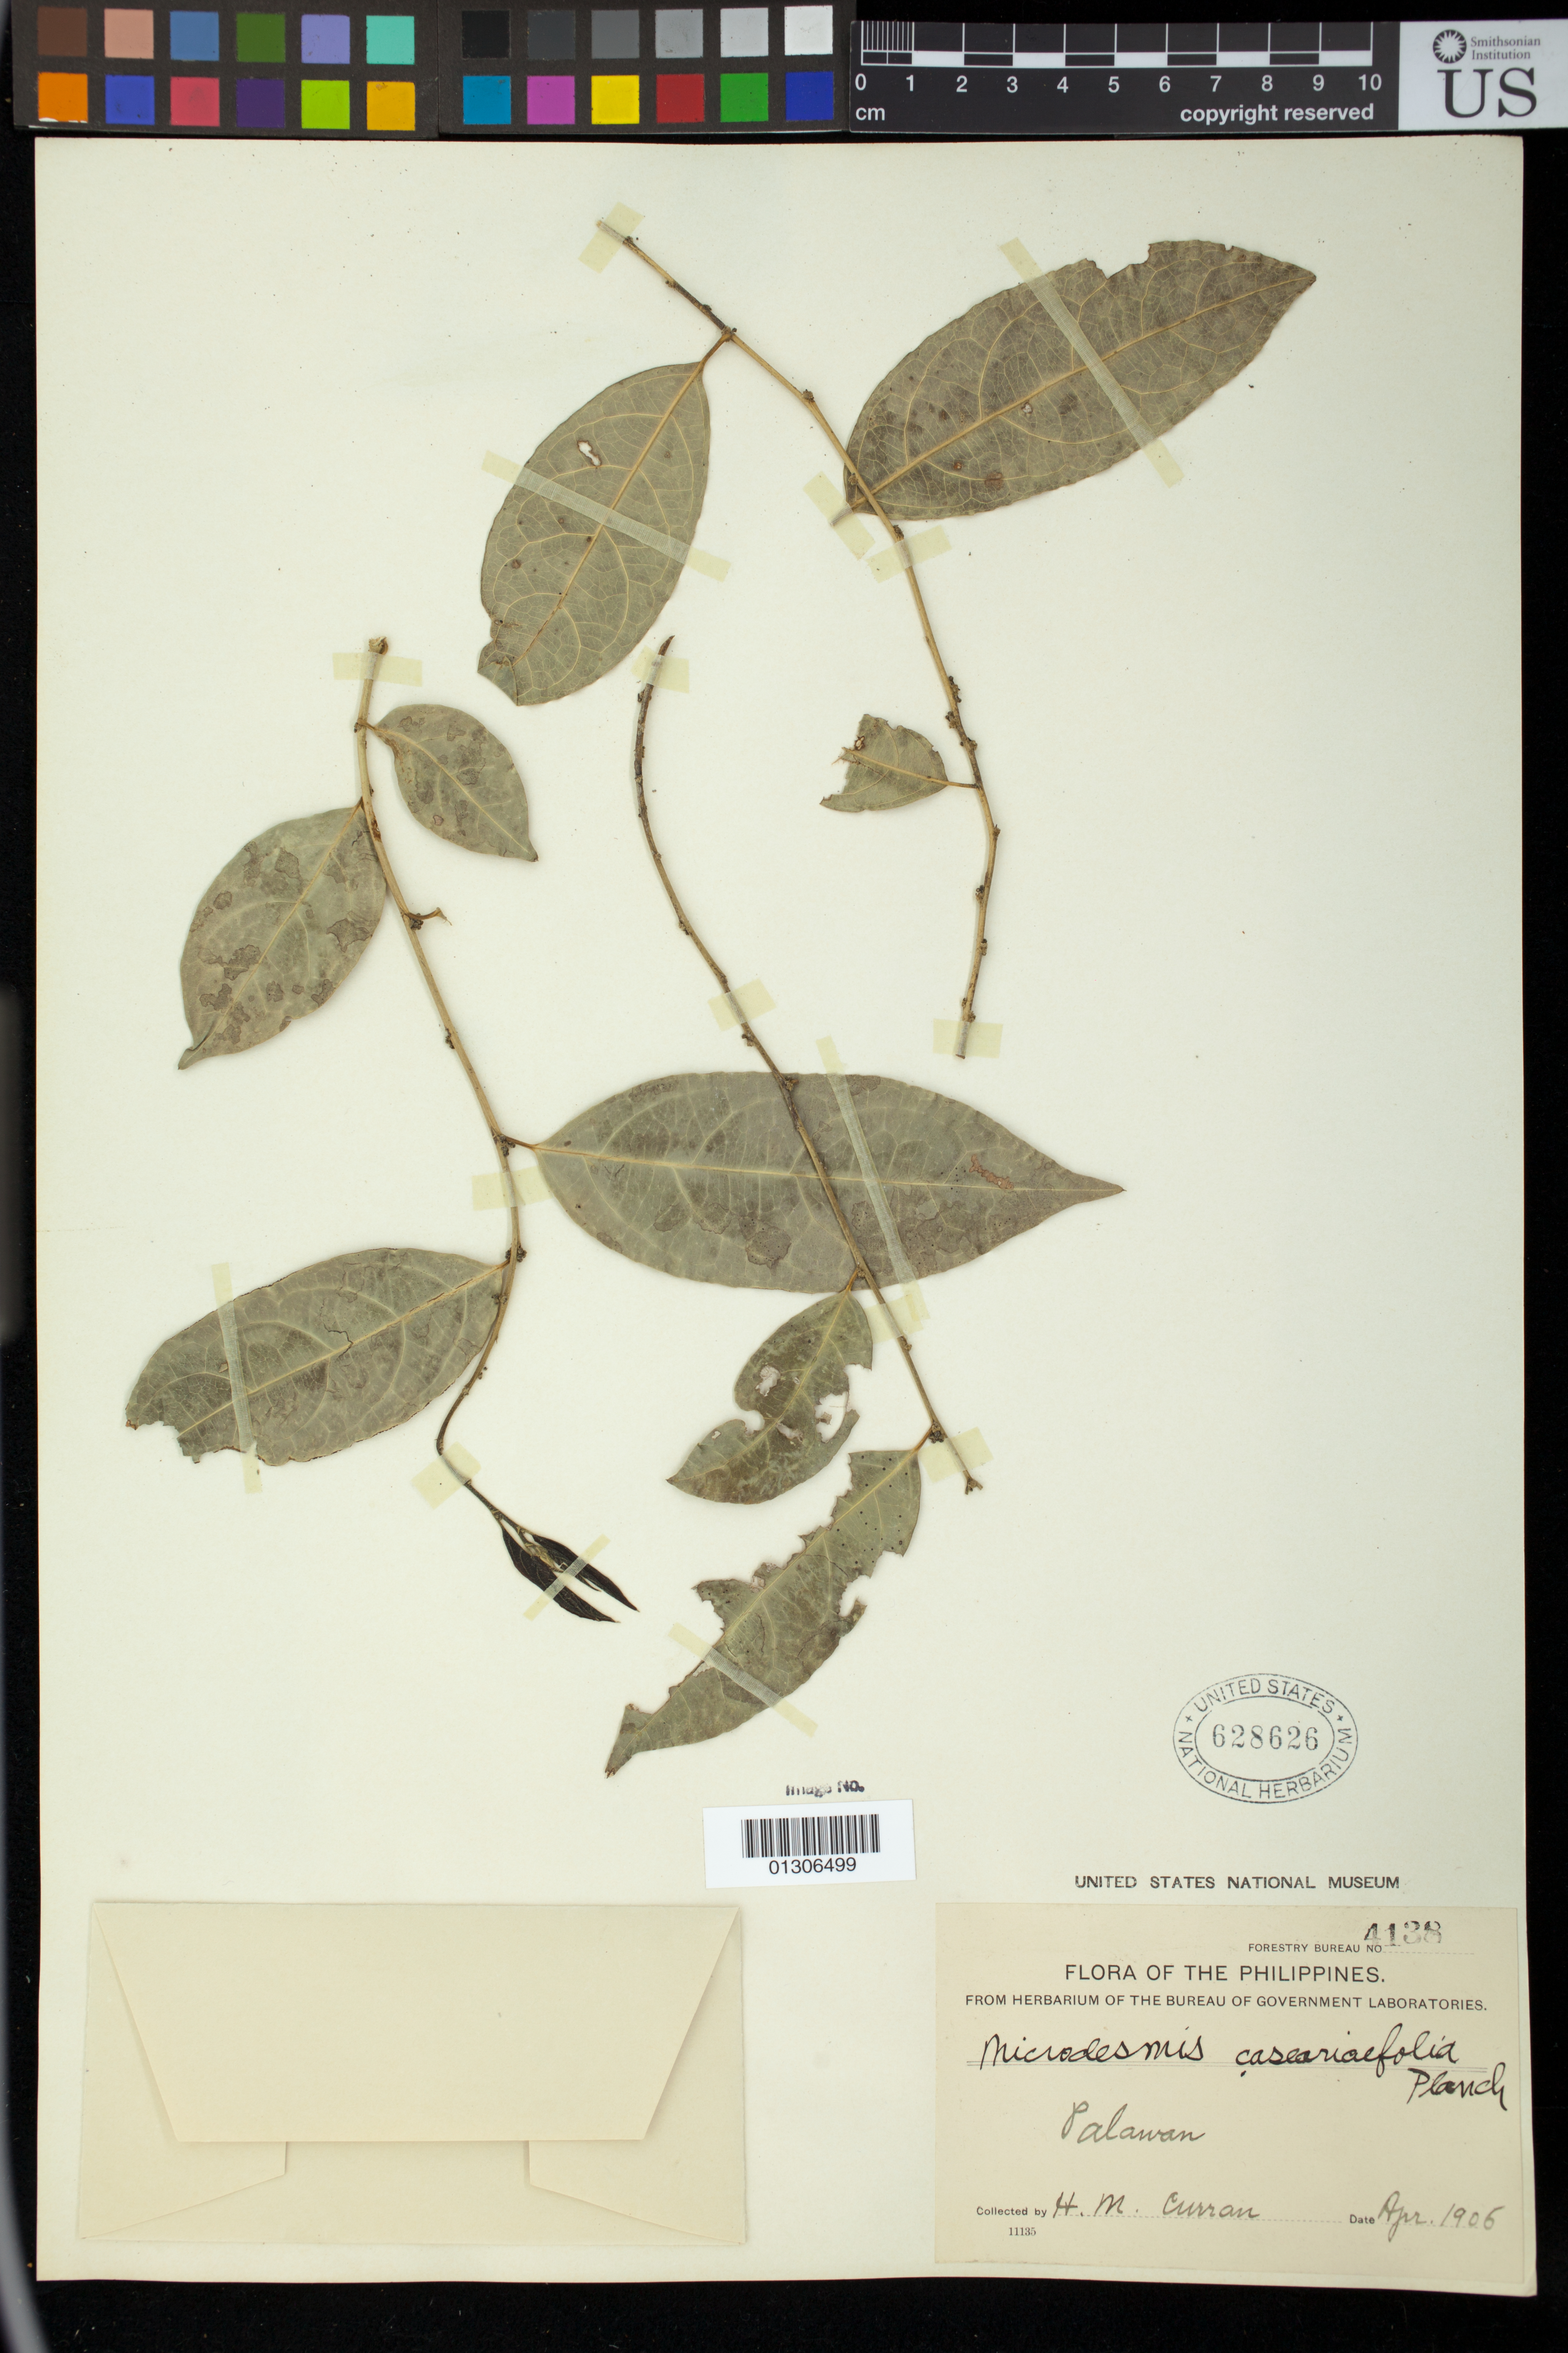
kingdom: Plantae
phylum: Tracheophyta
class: Magnoliopsida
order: Malpighiales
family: Pandaceae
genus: Microdesmis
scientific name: Microdesmis casearifolia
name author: Planch. & Hook.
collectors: H. M. Curran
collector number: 4138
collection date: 1906-04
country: Philippines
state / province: Mimaropa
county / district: Palawan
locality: Palawan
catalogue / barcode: US 628626